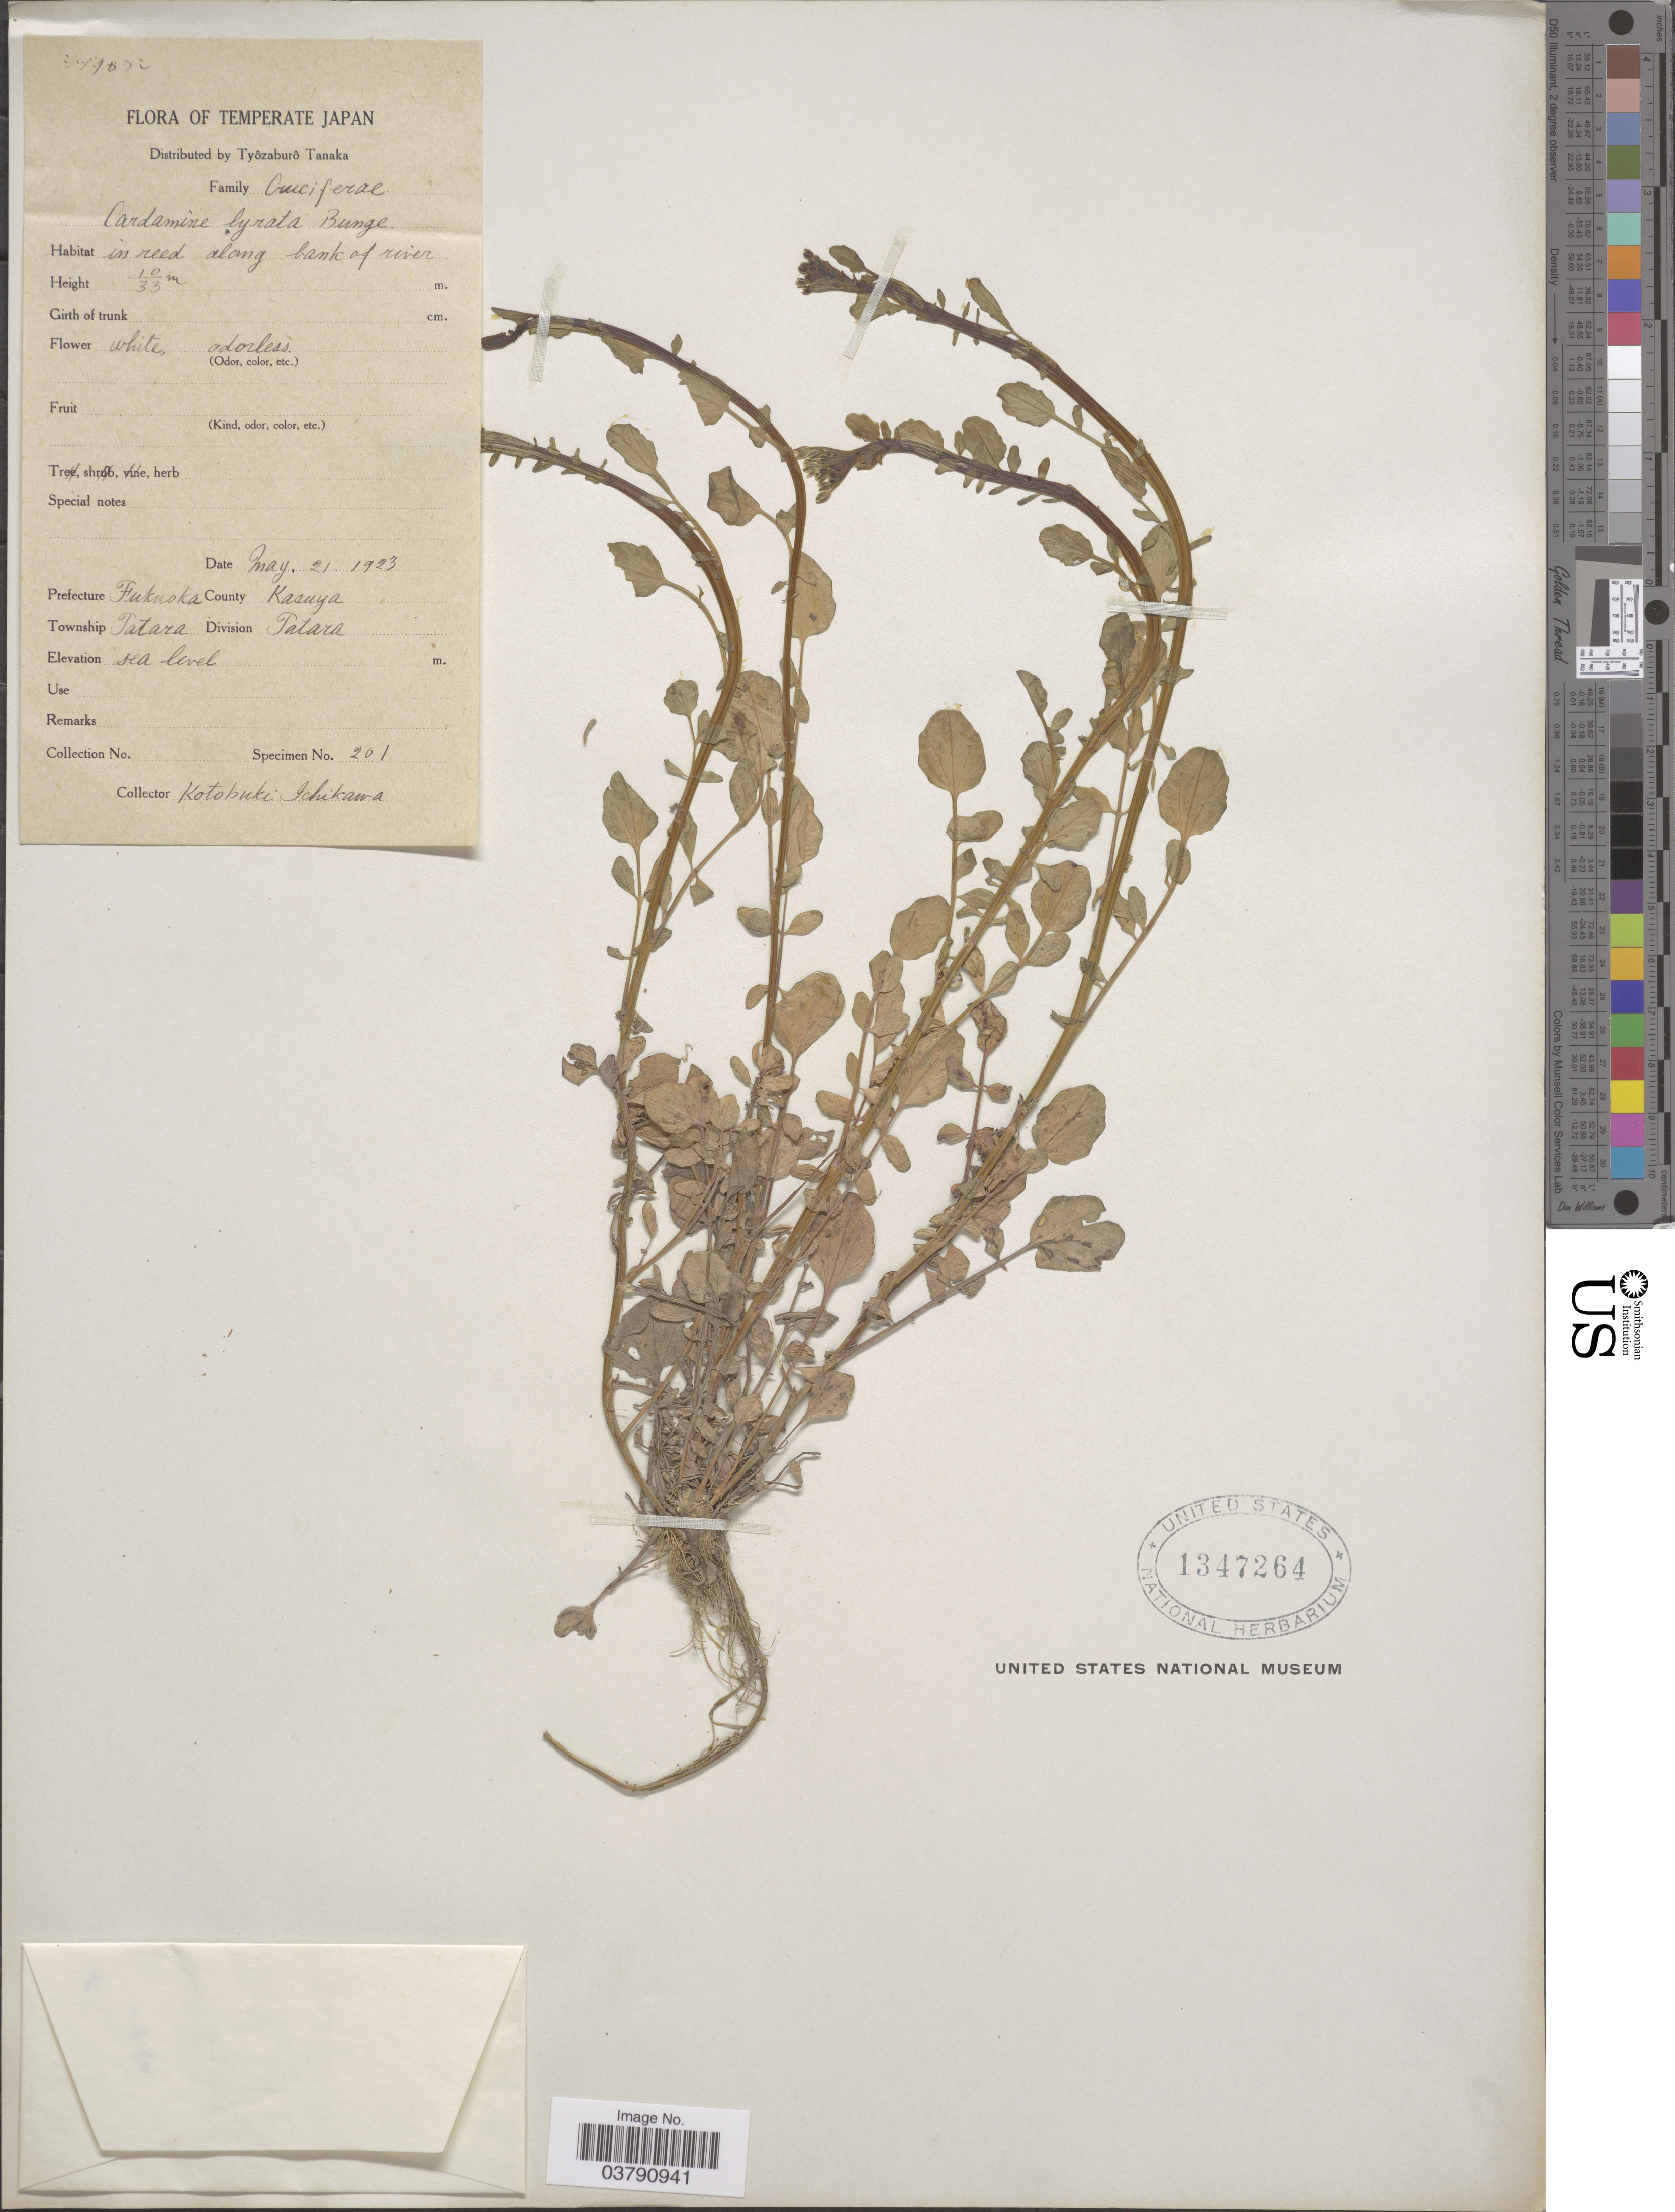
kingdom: Plantae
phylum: Tracheophyta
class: Magnoliopsida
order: Brassicales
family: Brassicaceae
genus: Cardamine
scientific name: Cardamine lyrata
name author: Bunge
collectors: K. Ichikawa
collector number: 201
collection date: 1923-05-21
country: Japan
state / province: Hukuoka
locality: Temperate Japan. In reed along bank of river. Prefecture Fukuoka. County Kasuya. Township Tatara. Division Tatara.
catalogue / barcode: US 1347264